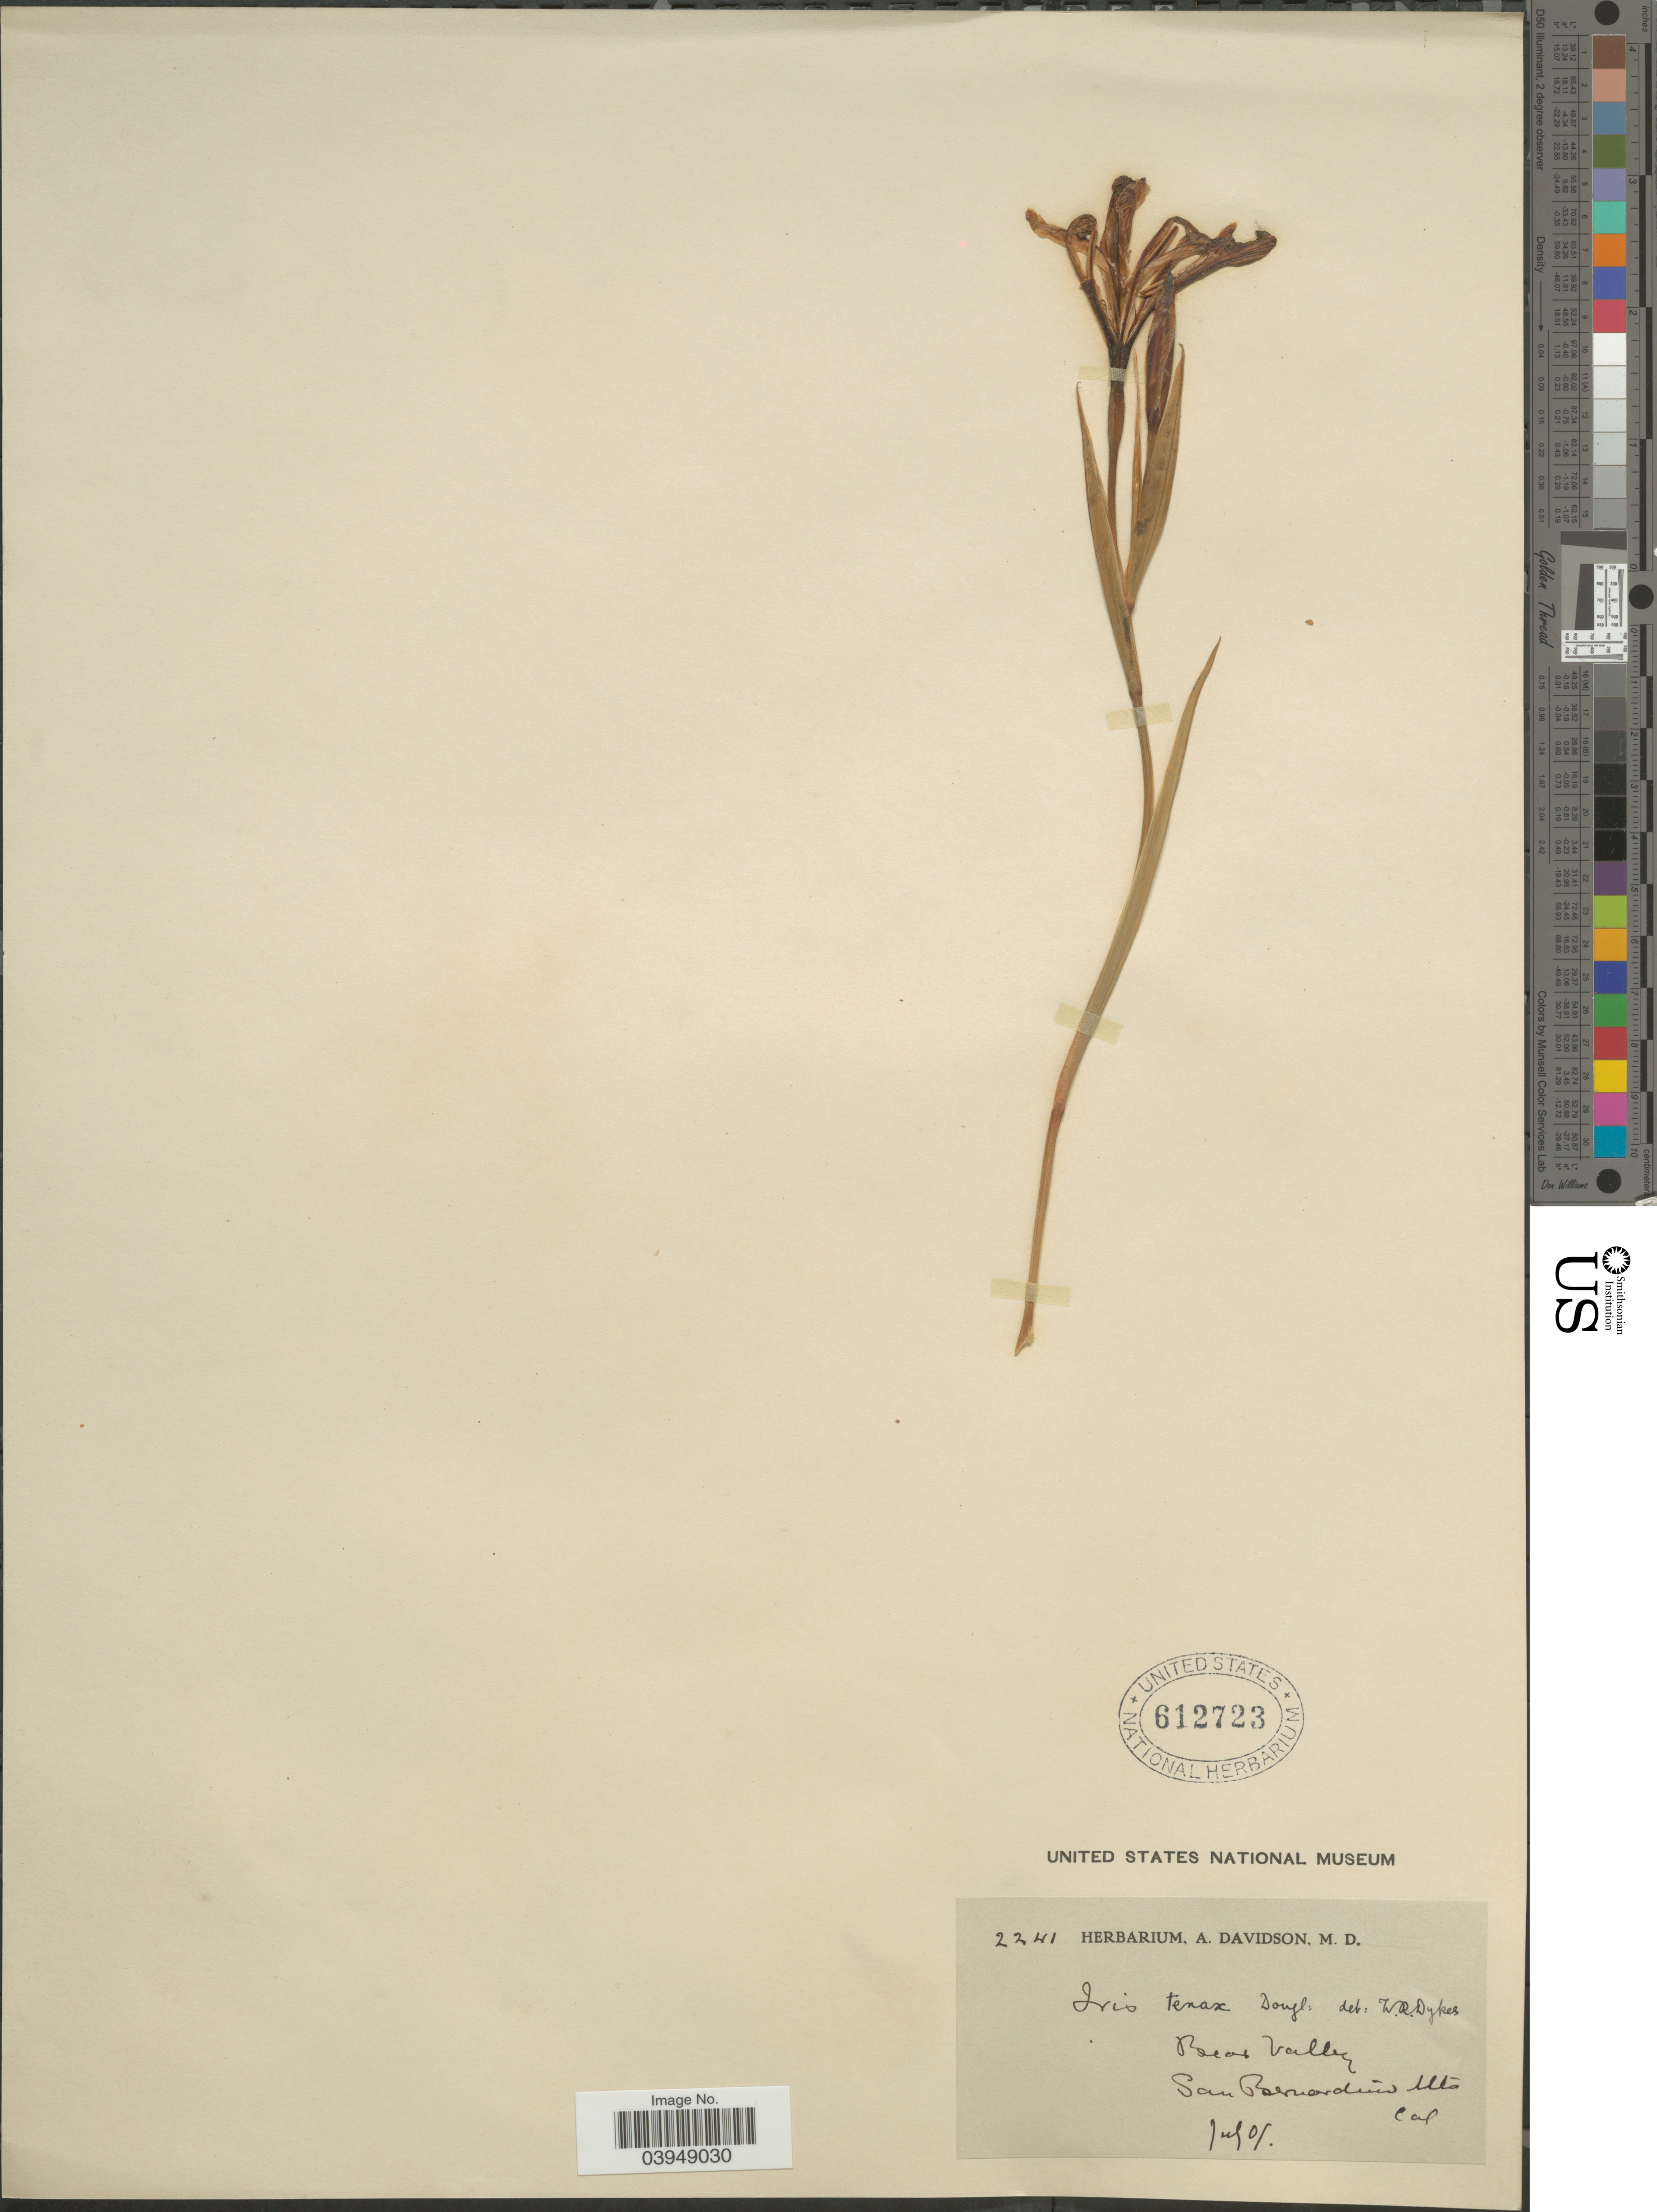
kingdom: Plantae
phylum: Tracheophyta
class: Liliopsida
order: Asparagales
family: Iridaceae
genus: Iris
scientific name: Iris tenax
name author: Douglas ex Lindl.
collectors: ex herb. A. Davidson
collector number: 2241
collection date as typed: Transcribed d/m/y: /7/7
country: United States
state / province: California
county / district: San Bernardino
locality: Bear Valley. San Bernardino Mts.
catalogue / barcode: US 612723